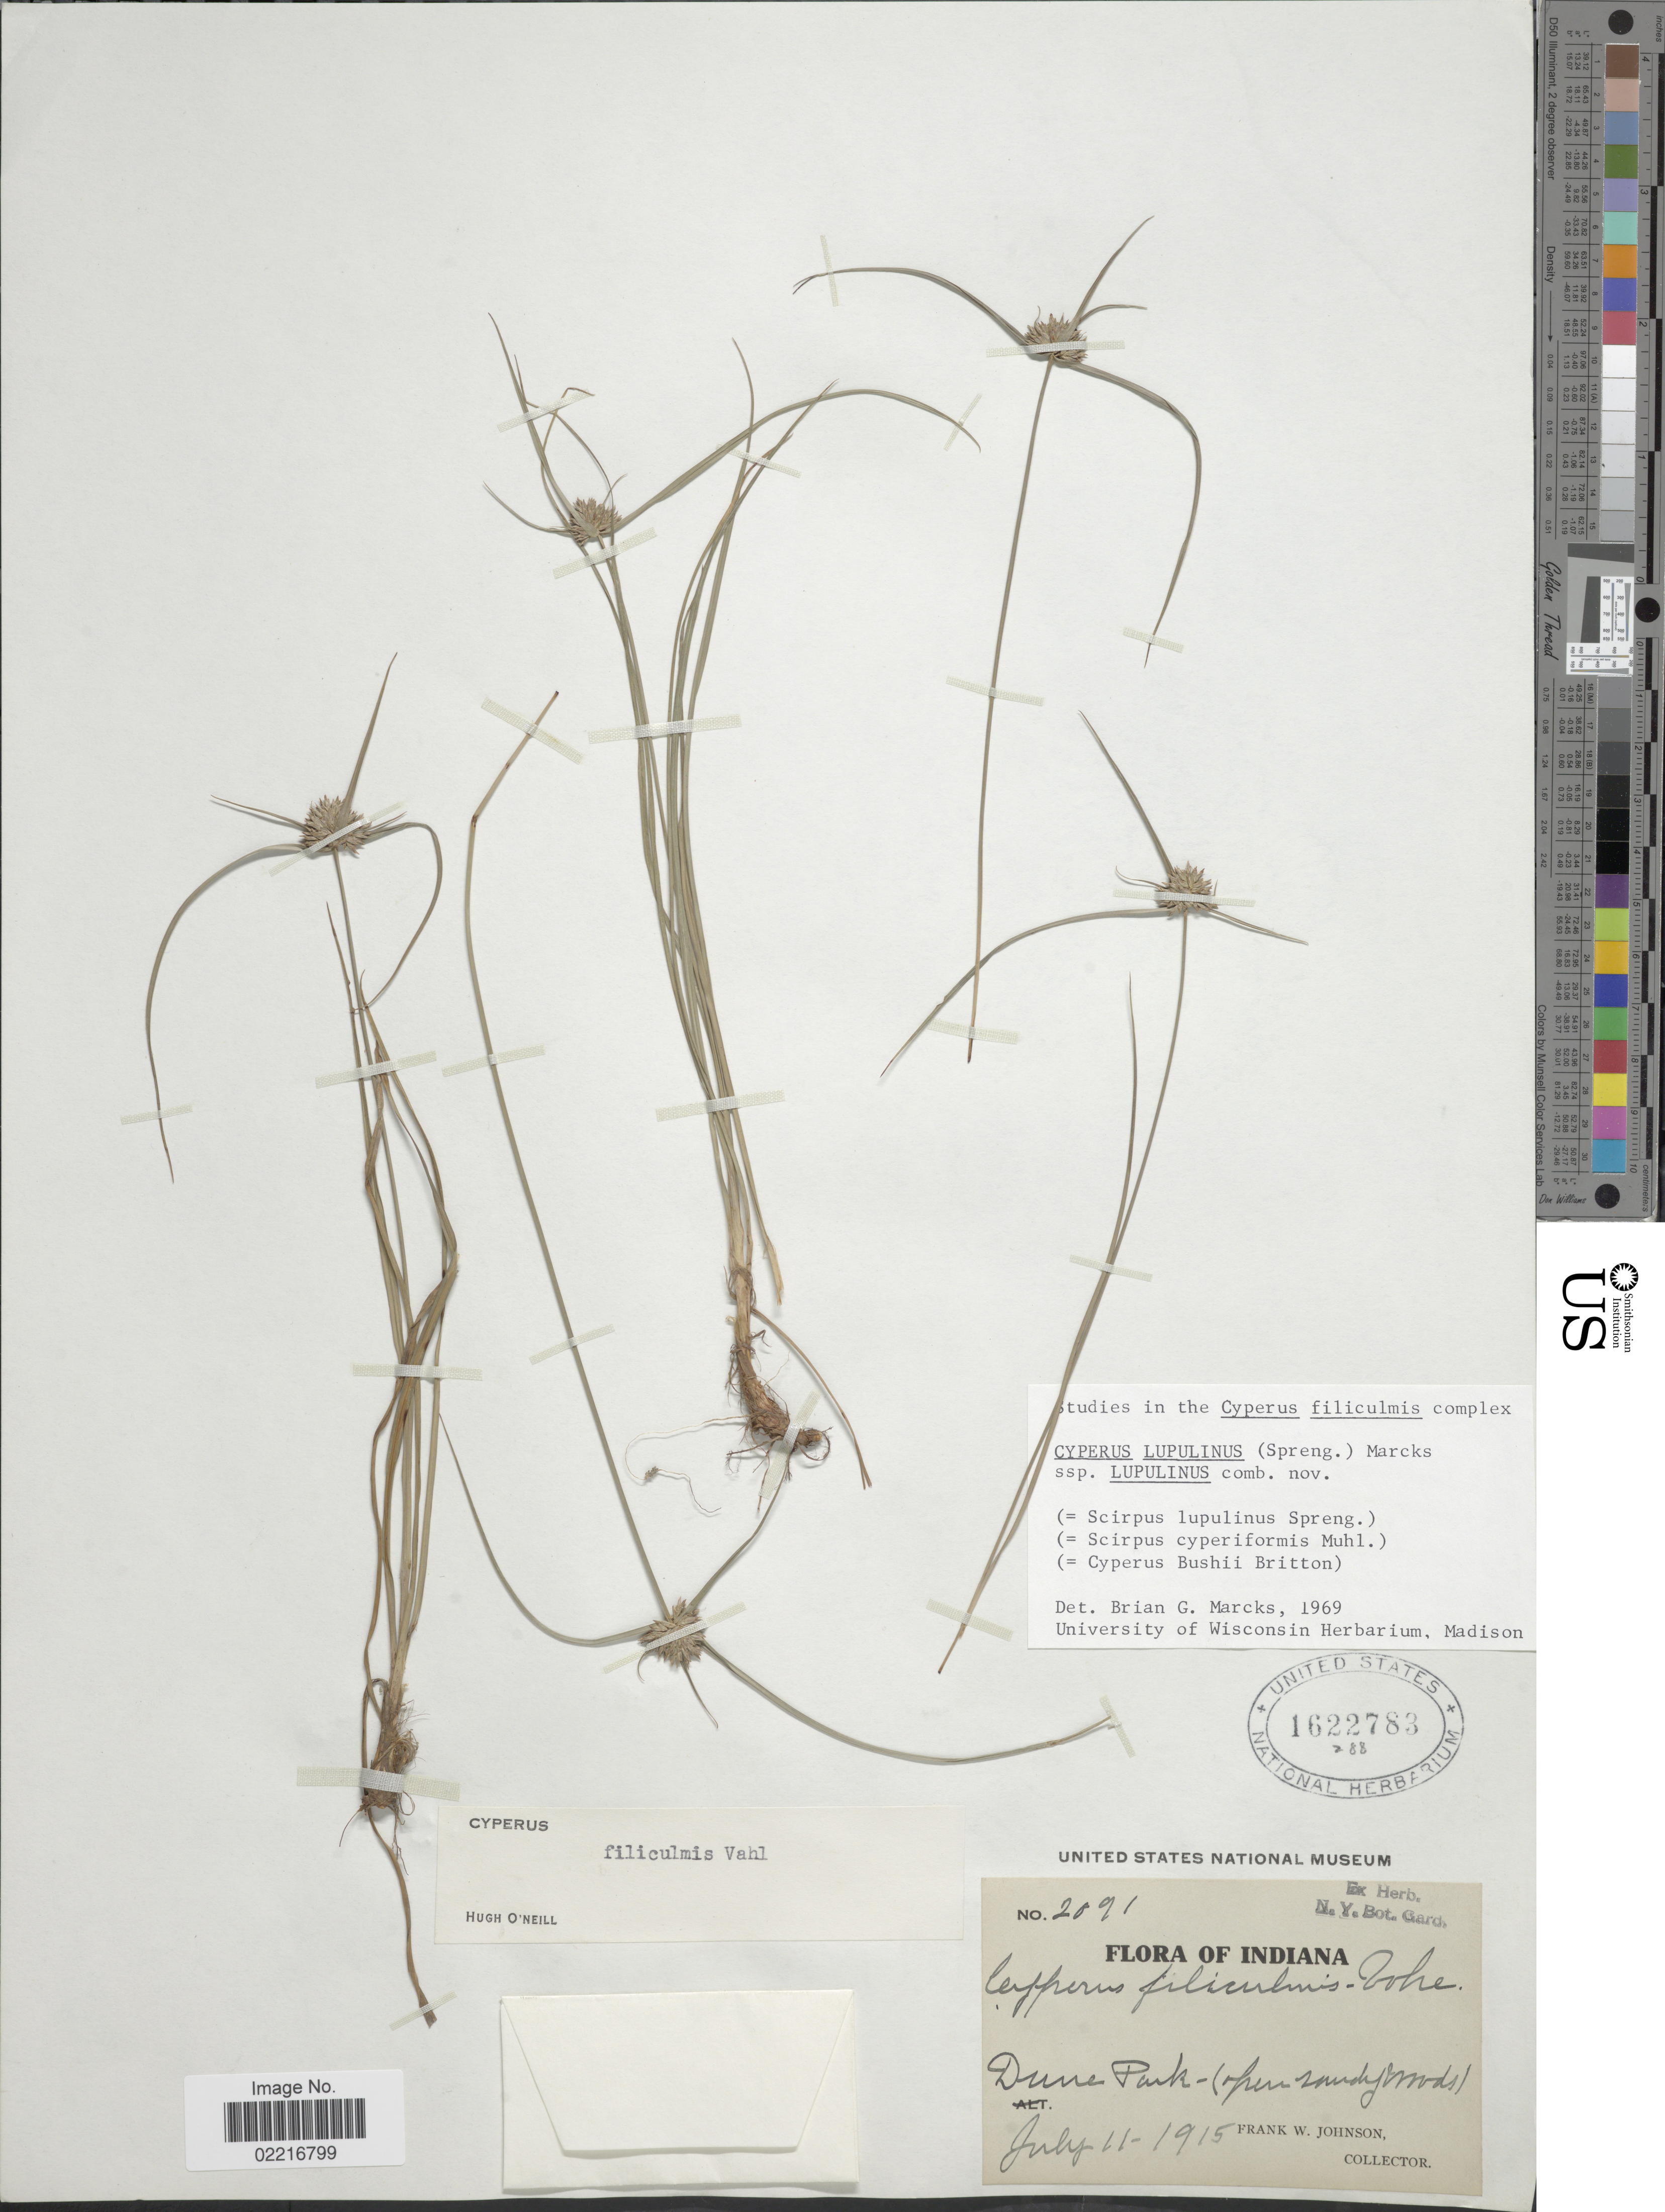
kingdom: Plantae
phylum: Tracheophyta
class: Liliopsida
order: Poales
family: Cyperaceae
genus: Cyperus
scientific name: Cyperus lupulinus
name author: (Spreng.) Marcks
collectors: F. W. Johnson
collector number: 2091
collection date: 1915-07-11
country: United States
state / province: Indiana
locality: Dune Park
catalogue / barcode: US 1622783